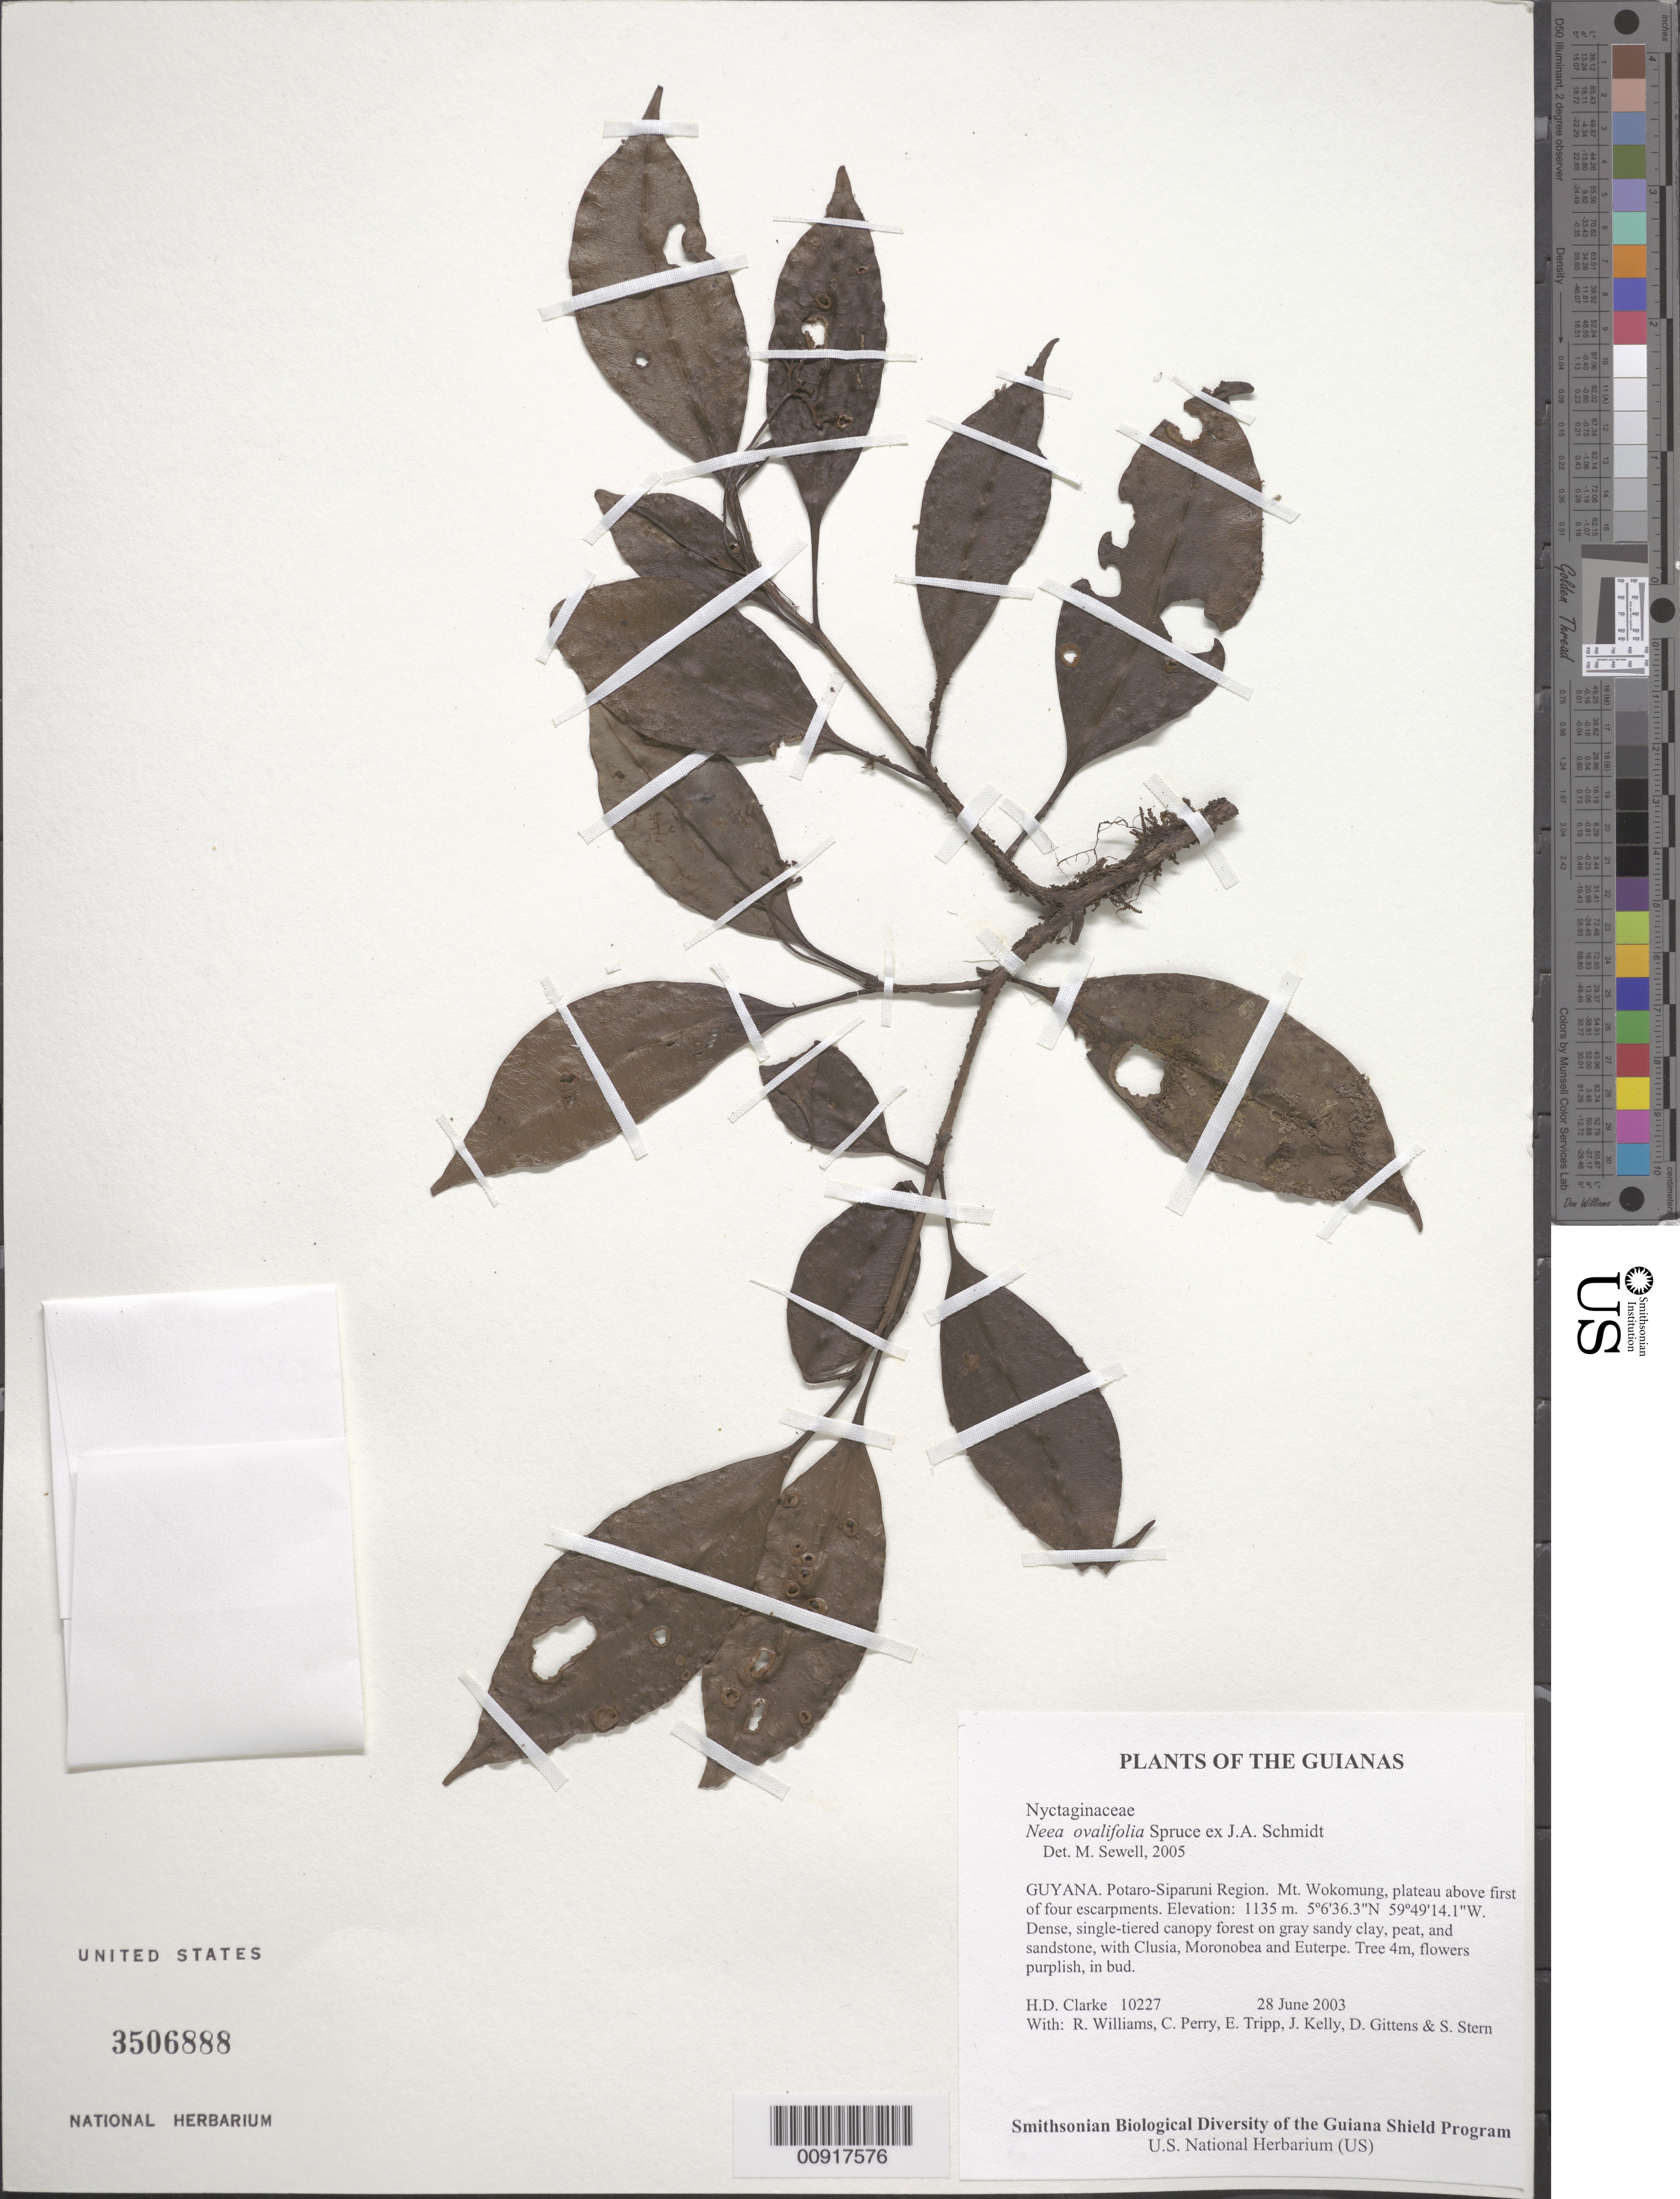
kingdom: Plantae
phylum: Tracheophyta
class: Magnoliopsida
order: Caryophyllales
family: Nyctaginaceae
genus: Neea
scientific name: Neea ovalifolia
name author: Spruce ex J.A. Schmidt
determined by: Sewell, M.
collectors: H. D. Clarke, R. Williams, C. Perry, E. Tripp, J. Kelly, D. Gittens & S. R. Stern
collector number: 10227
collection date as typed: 28 June 2003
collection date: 2003-06-28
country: Guyana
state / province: Potaro-Siparuni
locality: Mt. Wokomung, plateau above first of four escarpments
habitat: Dense, single-tiered canopy forest on gray sandy clay, peat, and sandstone, with Clusia, Moronobea and Euterpe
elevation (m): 1135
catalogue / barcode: US 3506888